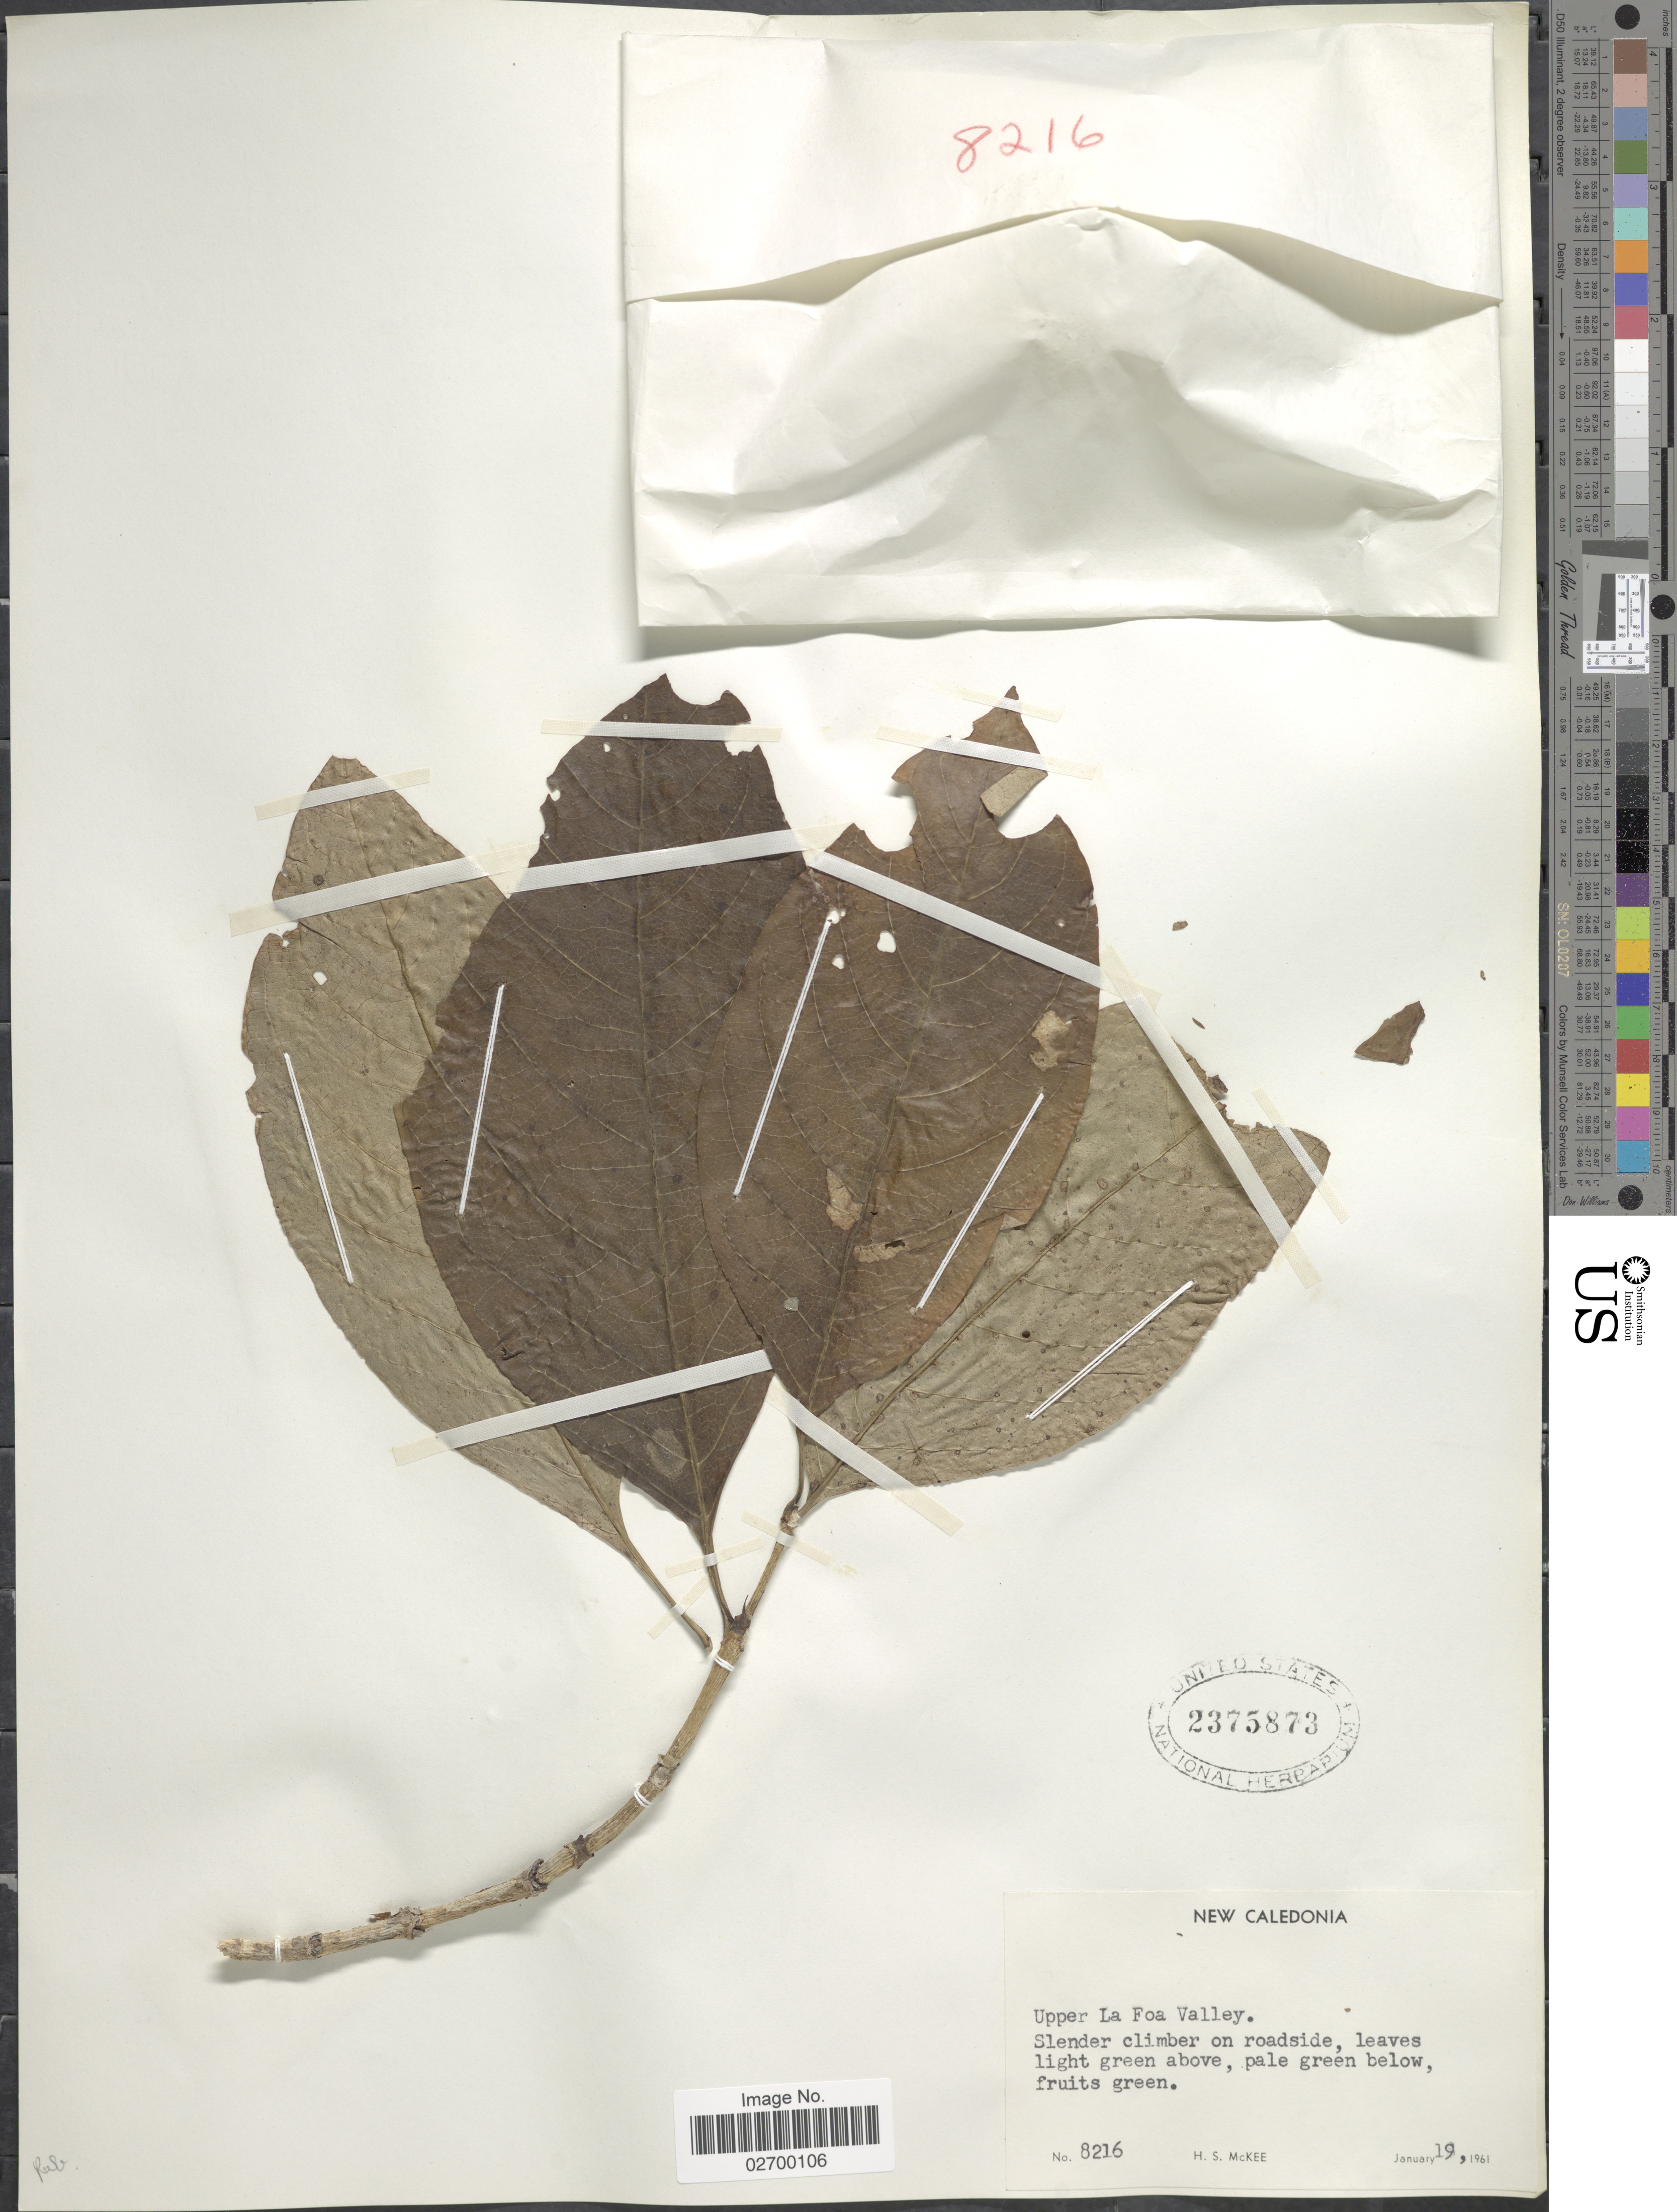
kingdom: Plantae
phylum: Tracheophyta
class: Magnoliopsida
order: Gentianales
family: Rubiaceae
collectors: H. S. McKee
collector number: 8216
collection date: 1961-01-19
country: New Caledonia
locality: Upper La Foa Valley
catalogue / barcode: US 2375873